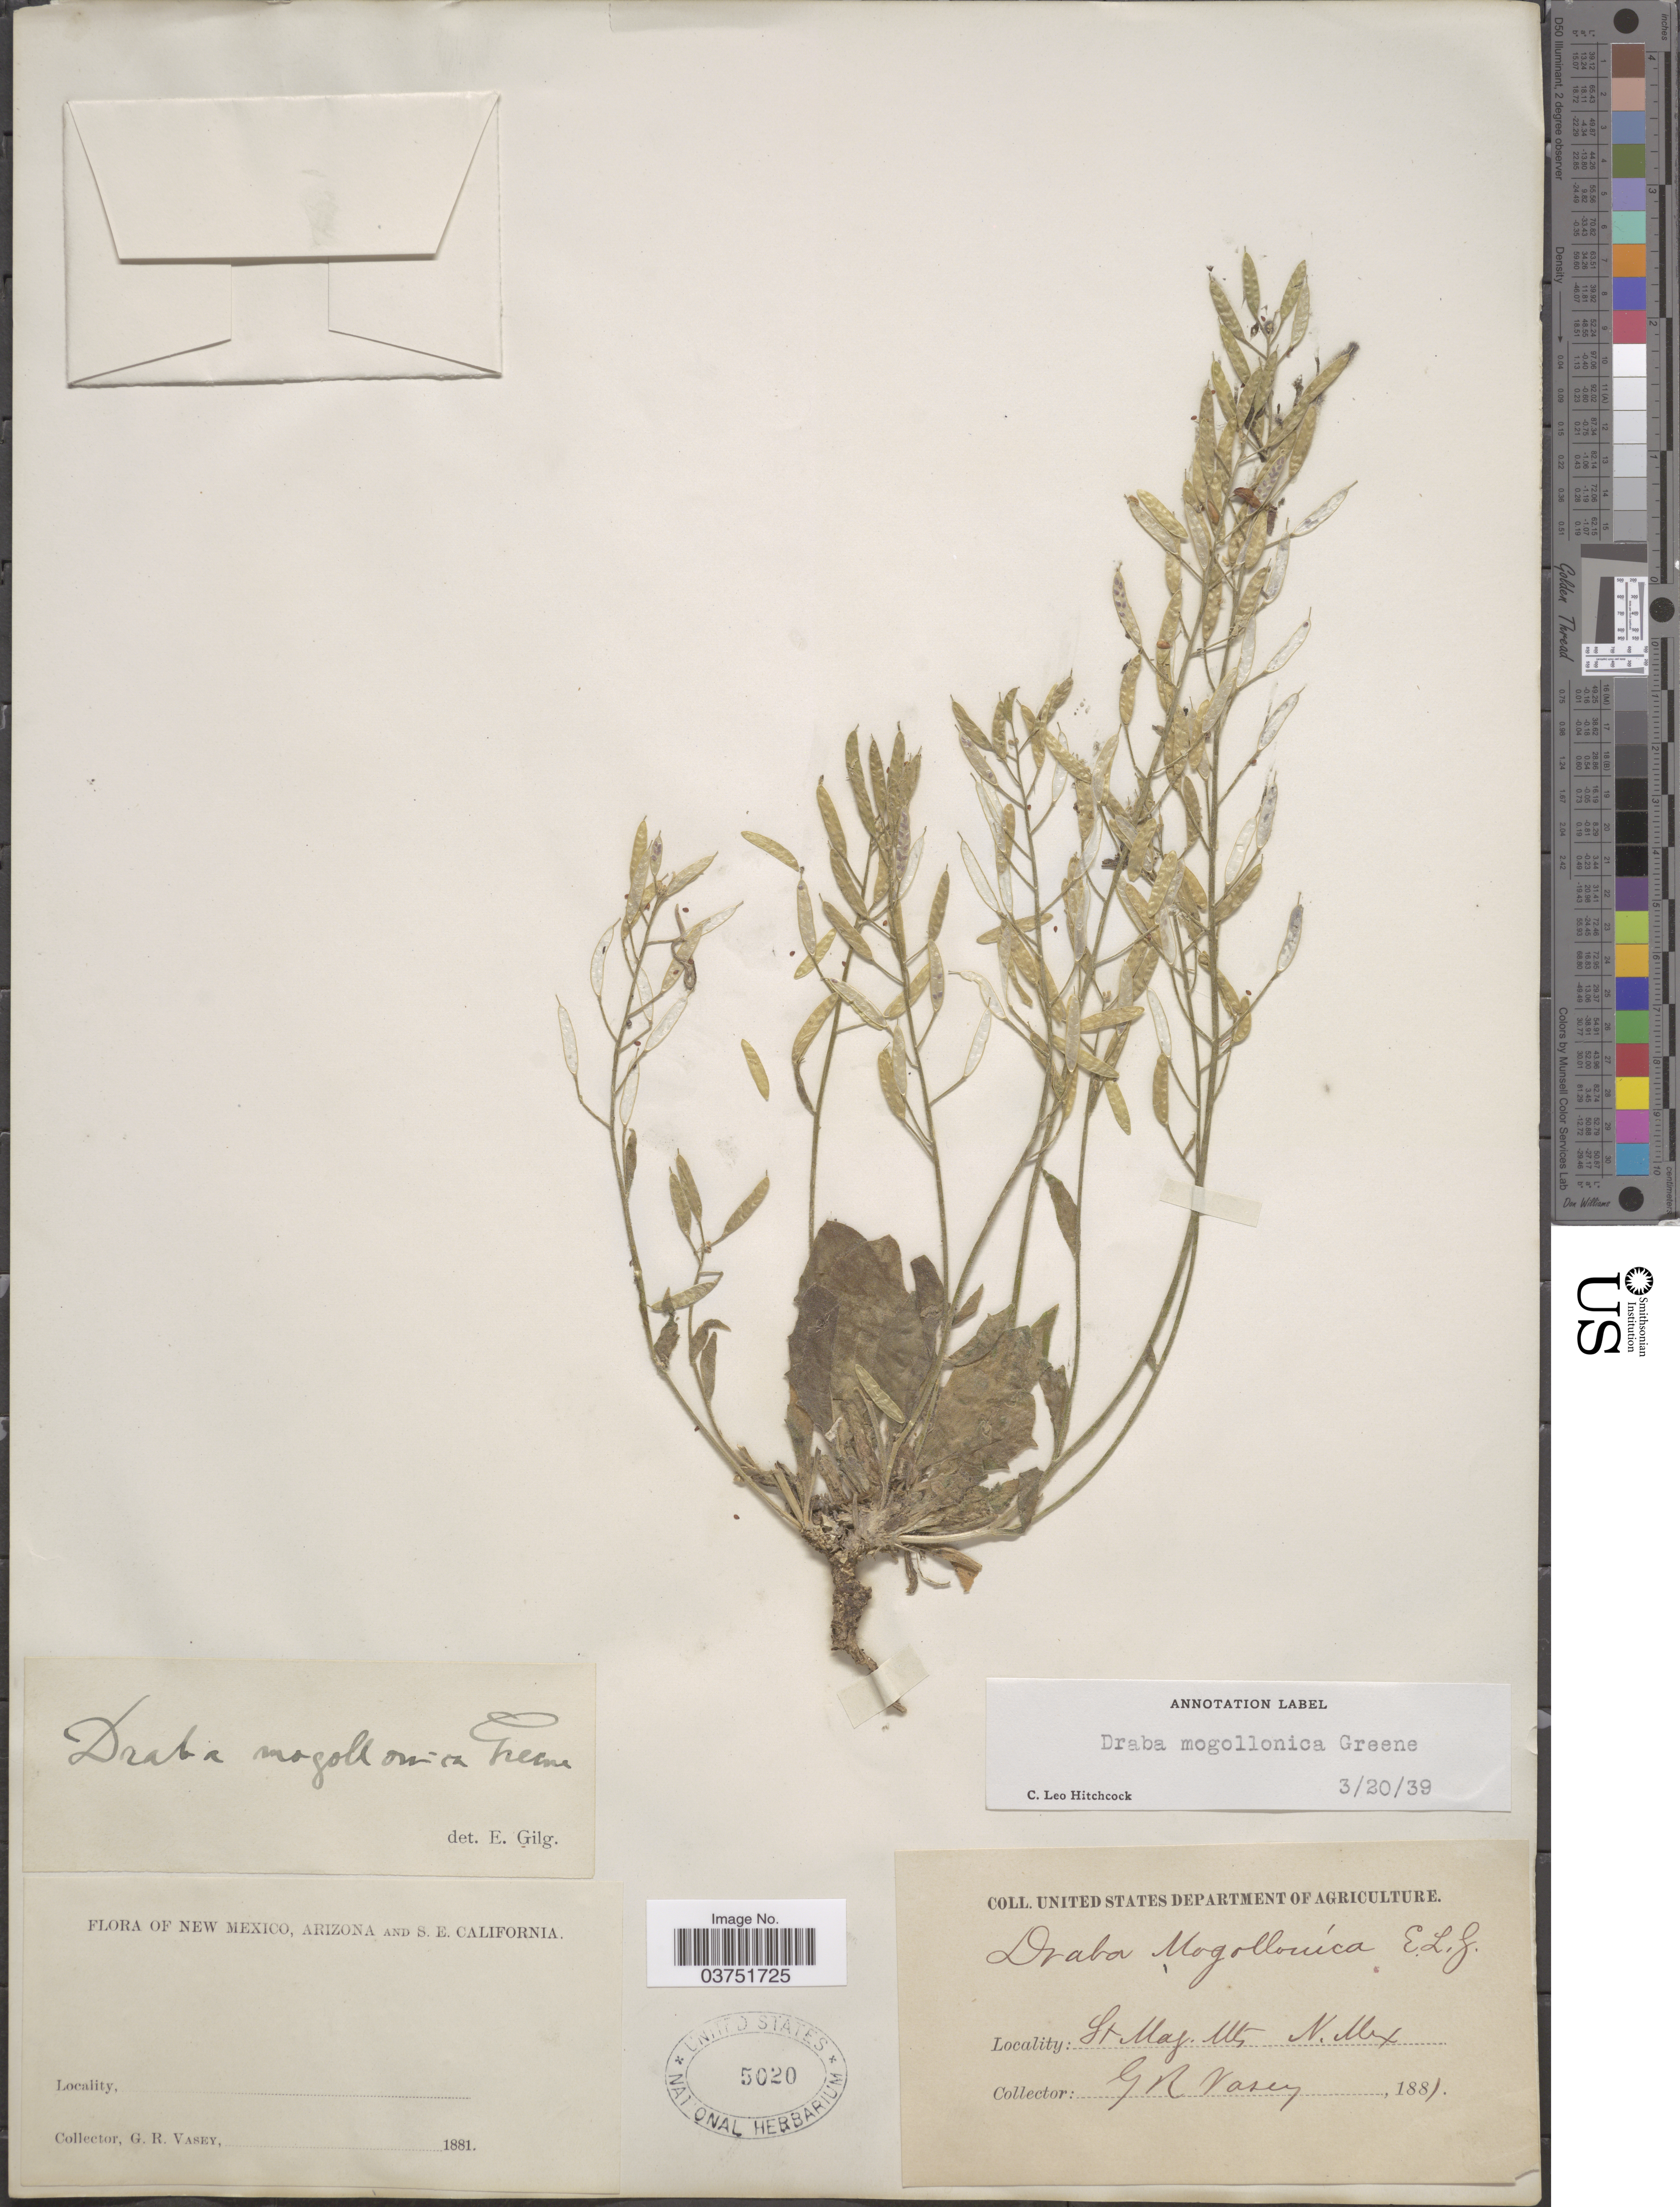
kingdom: Plantae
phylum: Tracheophyta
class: Magnoliopsida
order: Brassicales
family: Brassicaceae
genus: Draba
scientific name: Draba mogollonica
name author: Greene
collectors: G. R. Vasey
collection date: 1881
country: United States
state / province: New Mexico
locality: St Mag Mts.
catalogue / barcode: US 5020